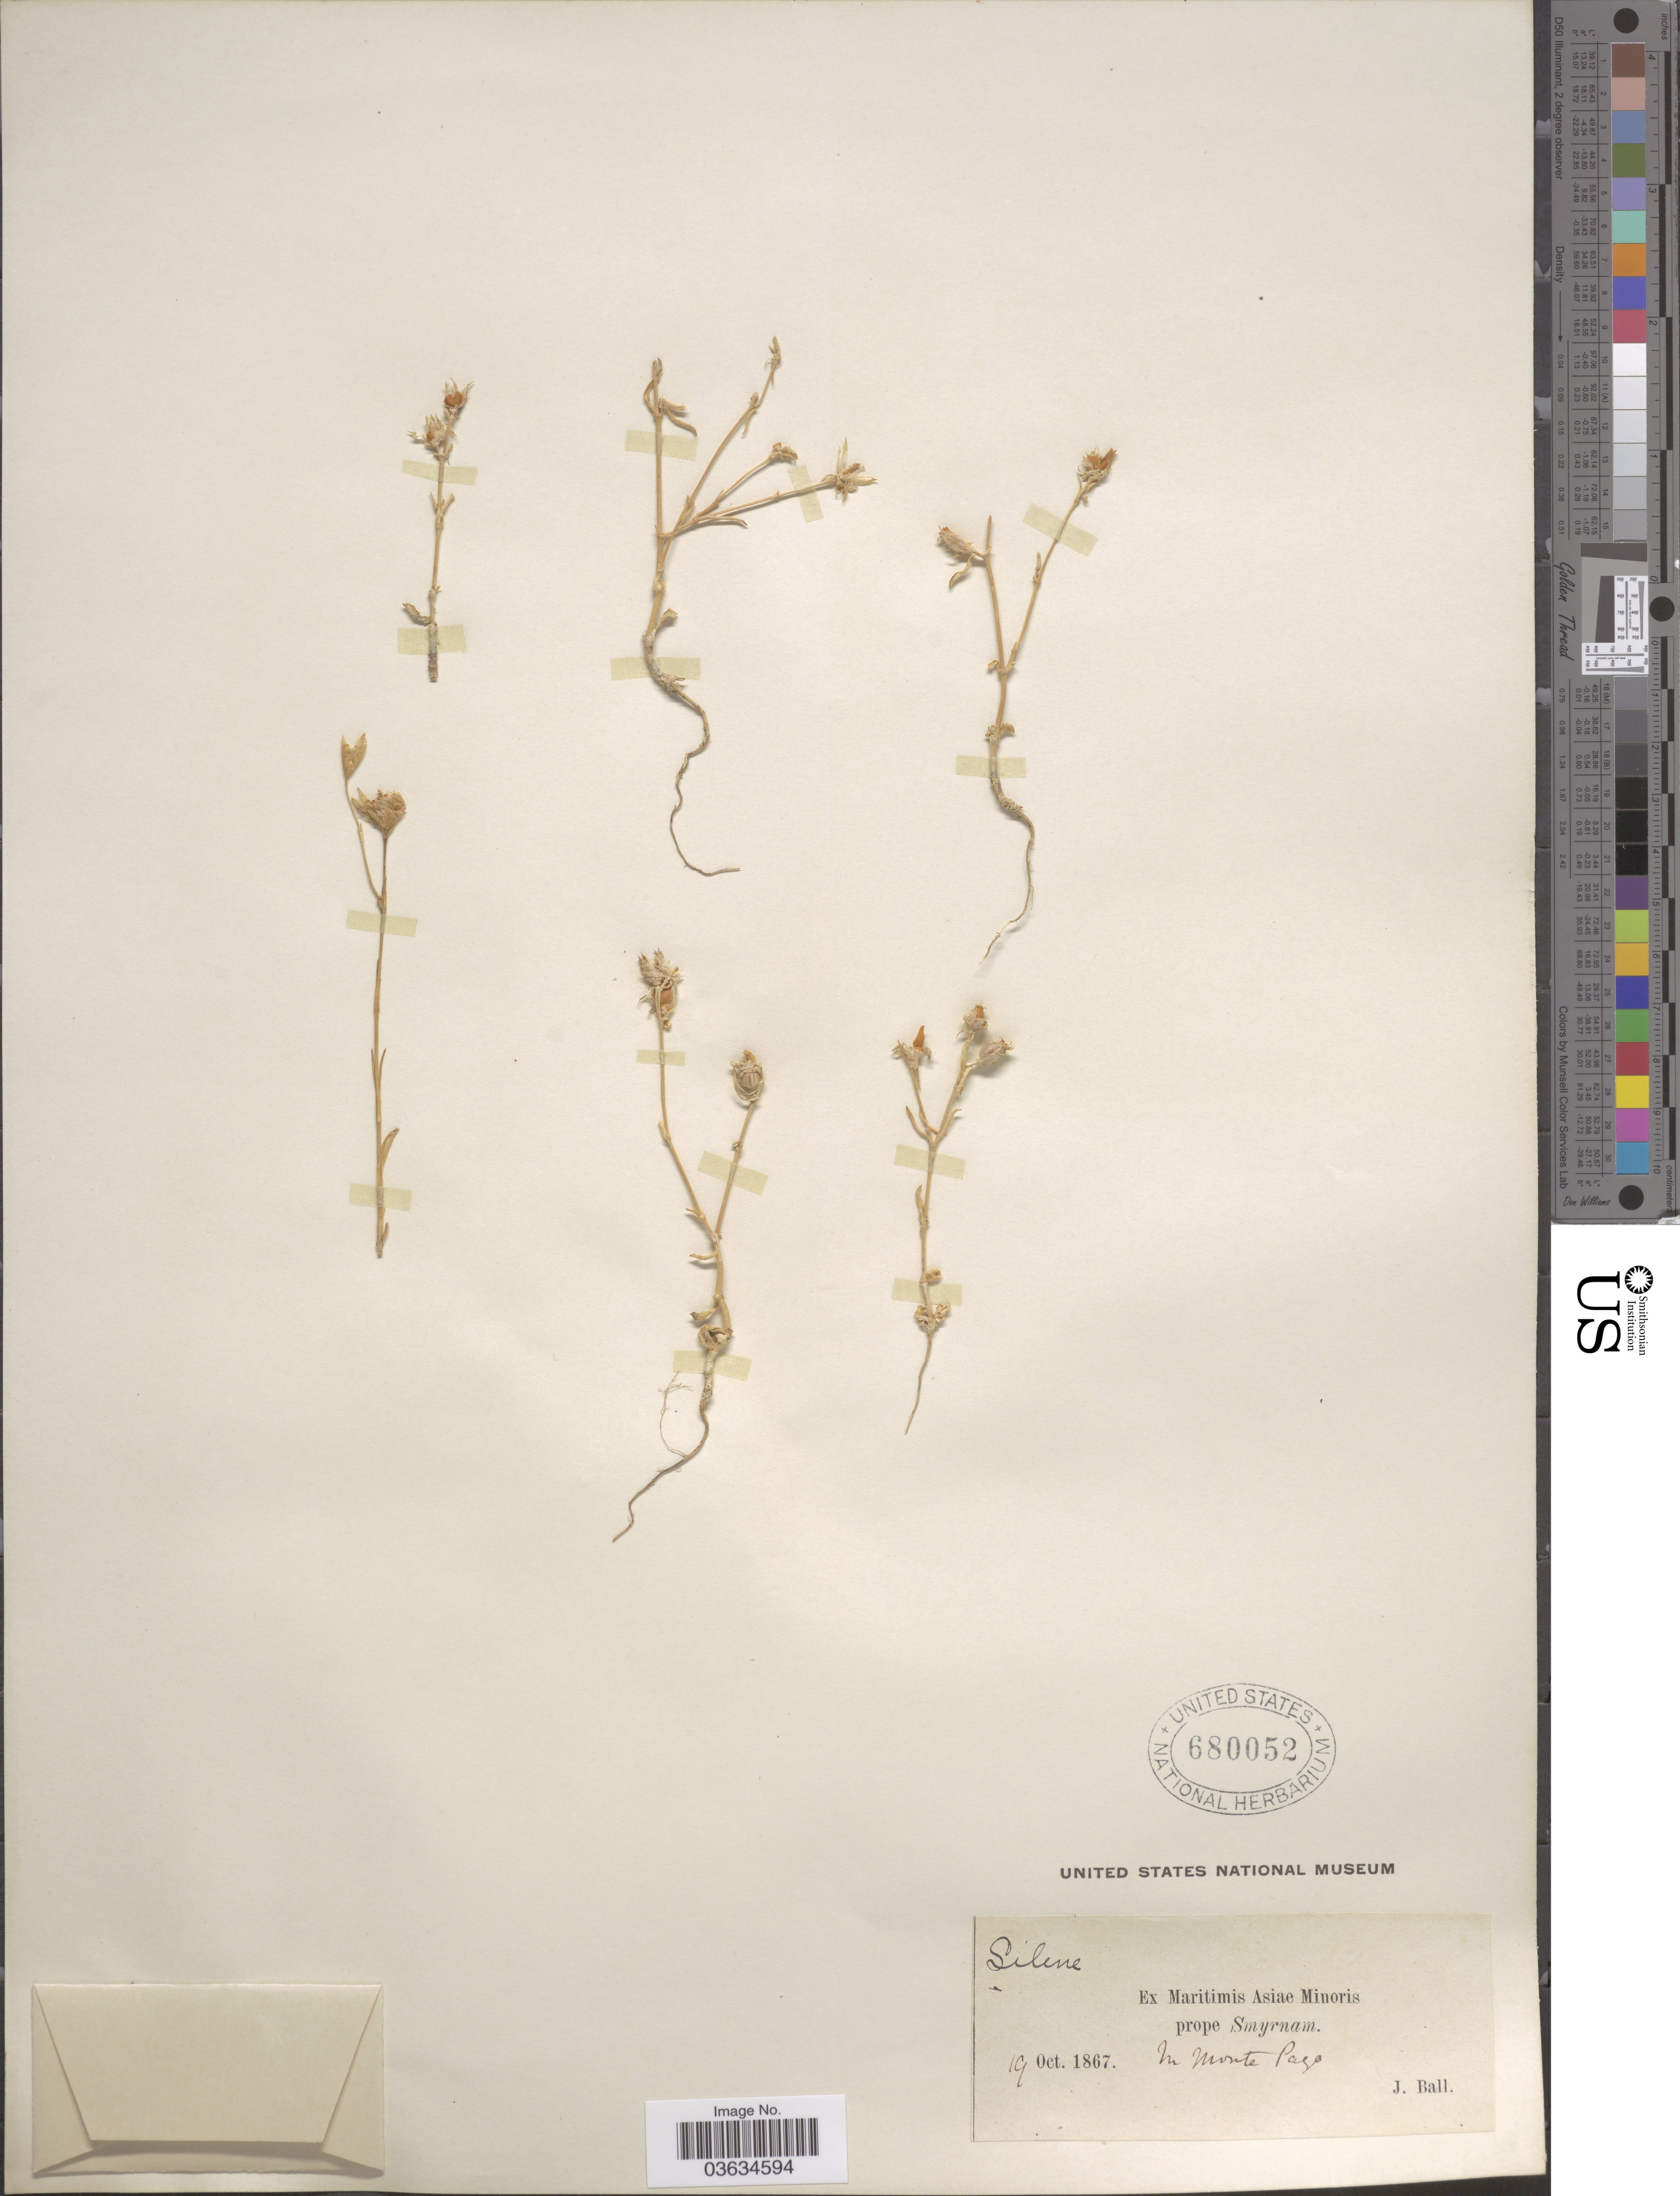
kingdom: Plantae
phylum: Tracheophyta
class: Magnoliopsida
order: Caryophyllales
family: Caryophyllaceae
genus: Silene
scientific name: Silene sp.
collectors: J. Ball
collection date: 1867-10-19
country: Turkey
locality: Ex Maritimis Asiae Minoris prope Smyrnam. In Monte Pago [Pagos]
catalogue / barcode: US 680052